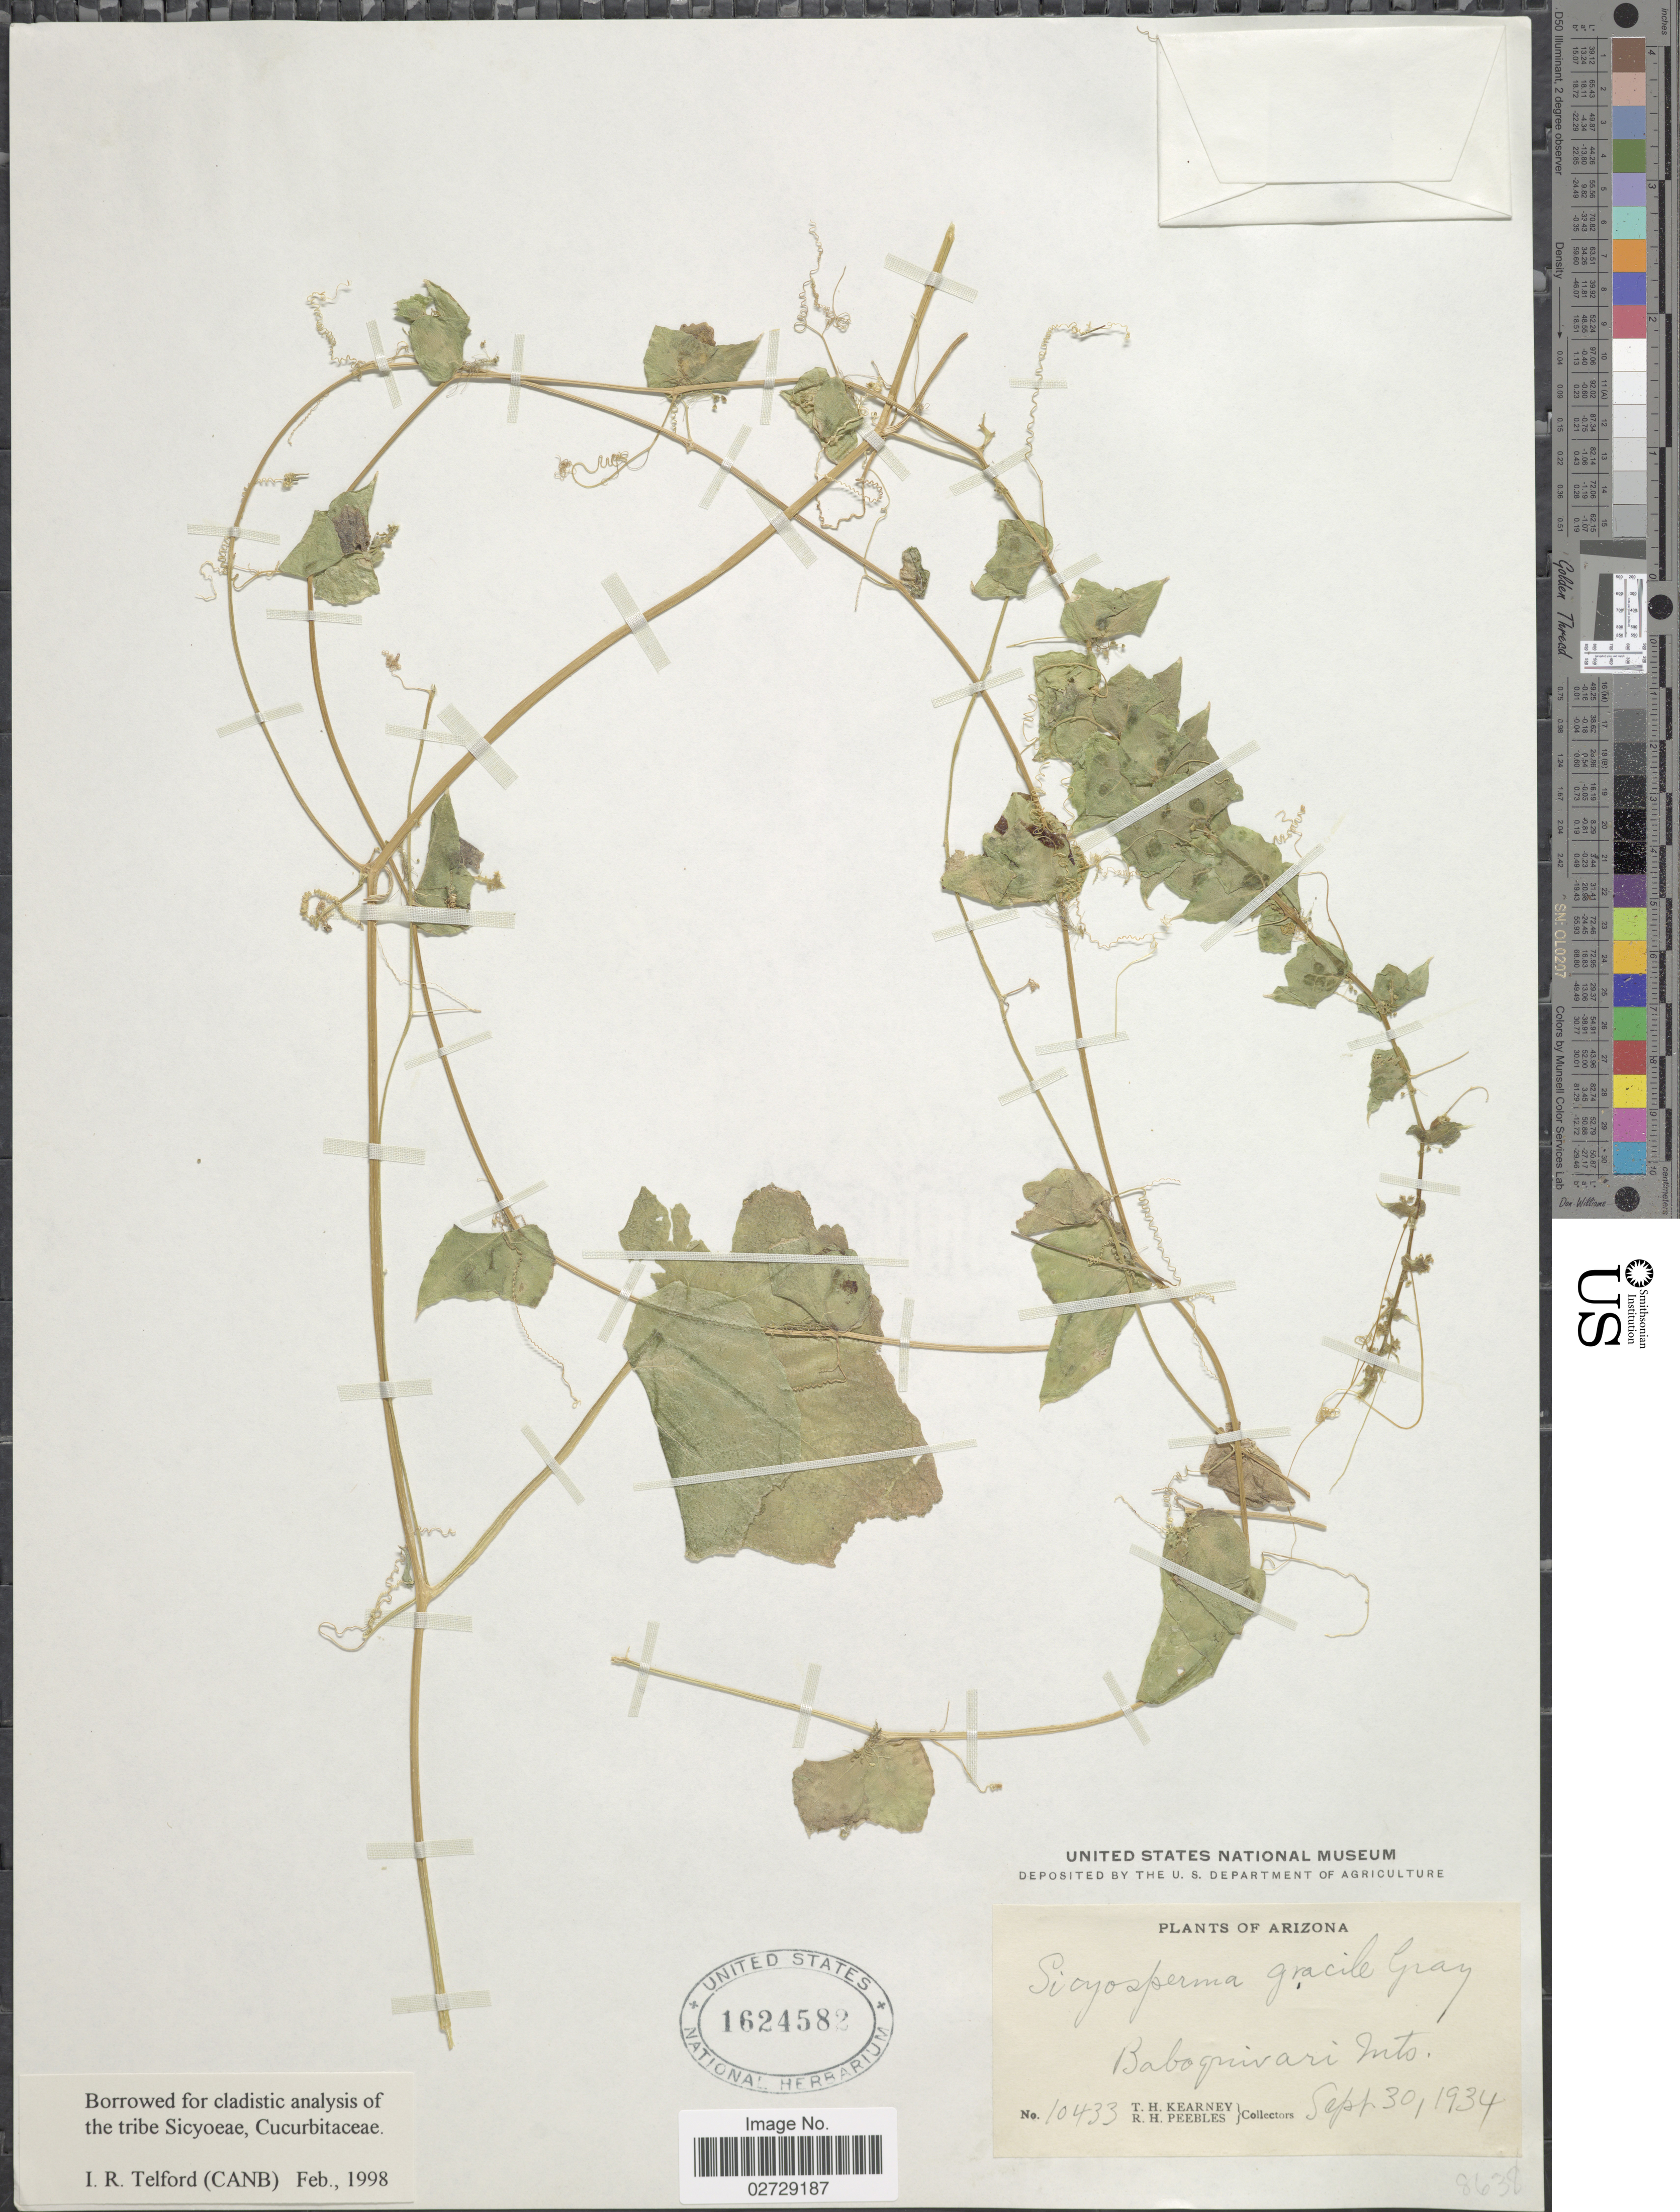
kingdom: Plantae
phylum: Tracheophyta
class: Magnoliopsida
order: Cucurbitales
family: Cucurbitaceae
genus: Sicyosperma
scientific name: Sicyosperma gracile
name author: A. Gray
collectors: T. H. Kearney & R. H. Peebles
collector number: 10433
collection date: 1934-09-30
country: United States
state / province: Arizona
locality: Baboquivari Mts.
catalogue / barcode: US 1624582